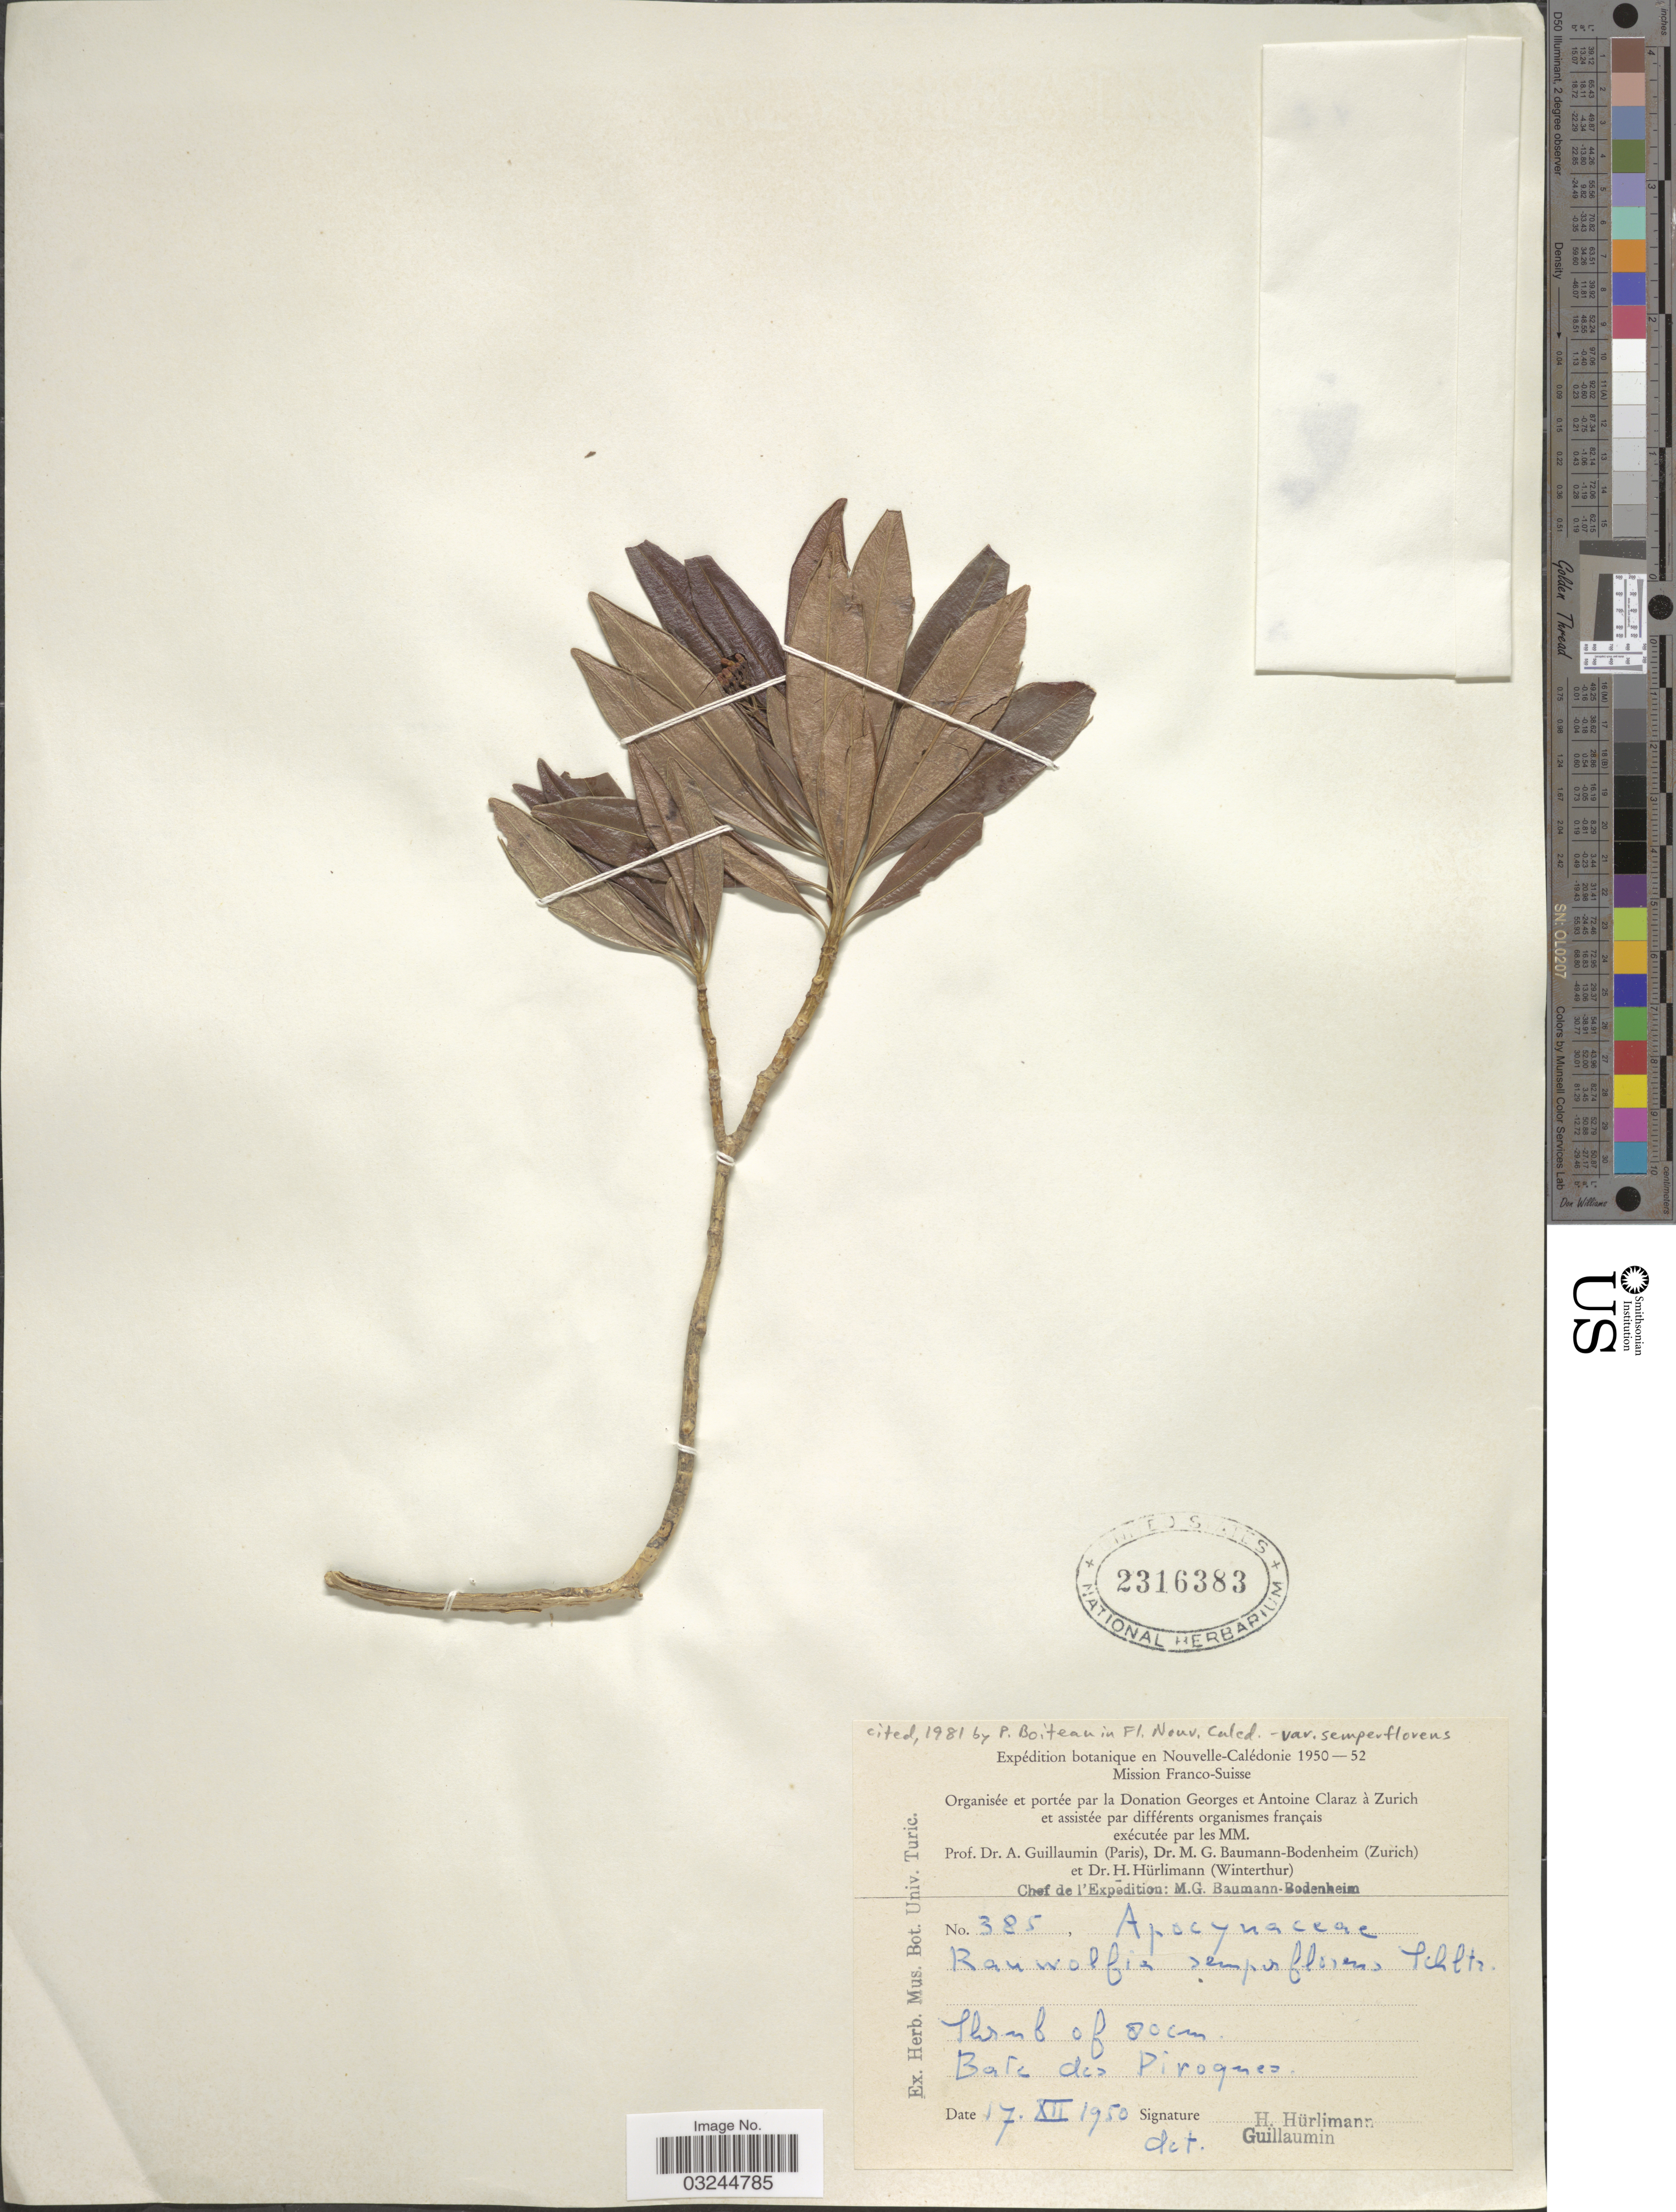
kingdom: Plantae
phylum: Tracheophyta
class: Magnoliopsida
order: Gentianales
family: Apocynaceae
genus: Rauvolfia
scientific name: Rauvolfia semperflorens var. semperflorens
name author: (Müll. Arg.) Schltr.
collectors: H. Hürlimann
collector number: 385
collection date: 1950-12-17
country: New Caledonia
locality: Nouvelle-Calédonie. Bare [interpreted] des Pirogues.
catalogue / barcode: US 2316383